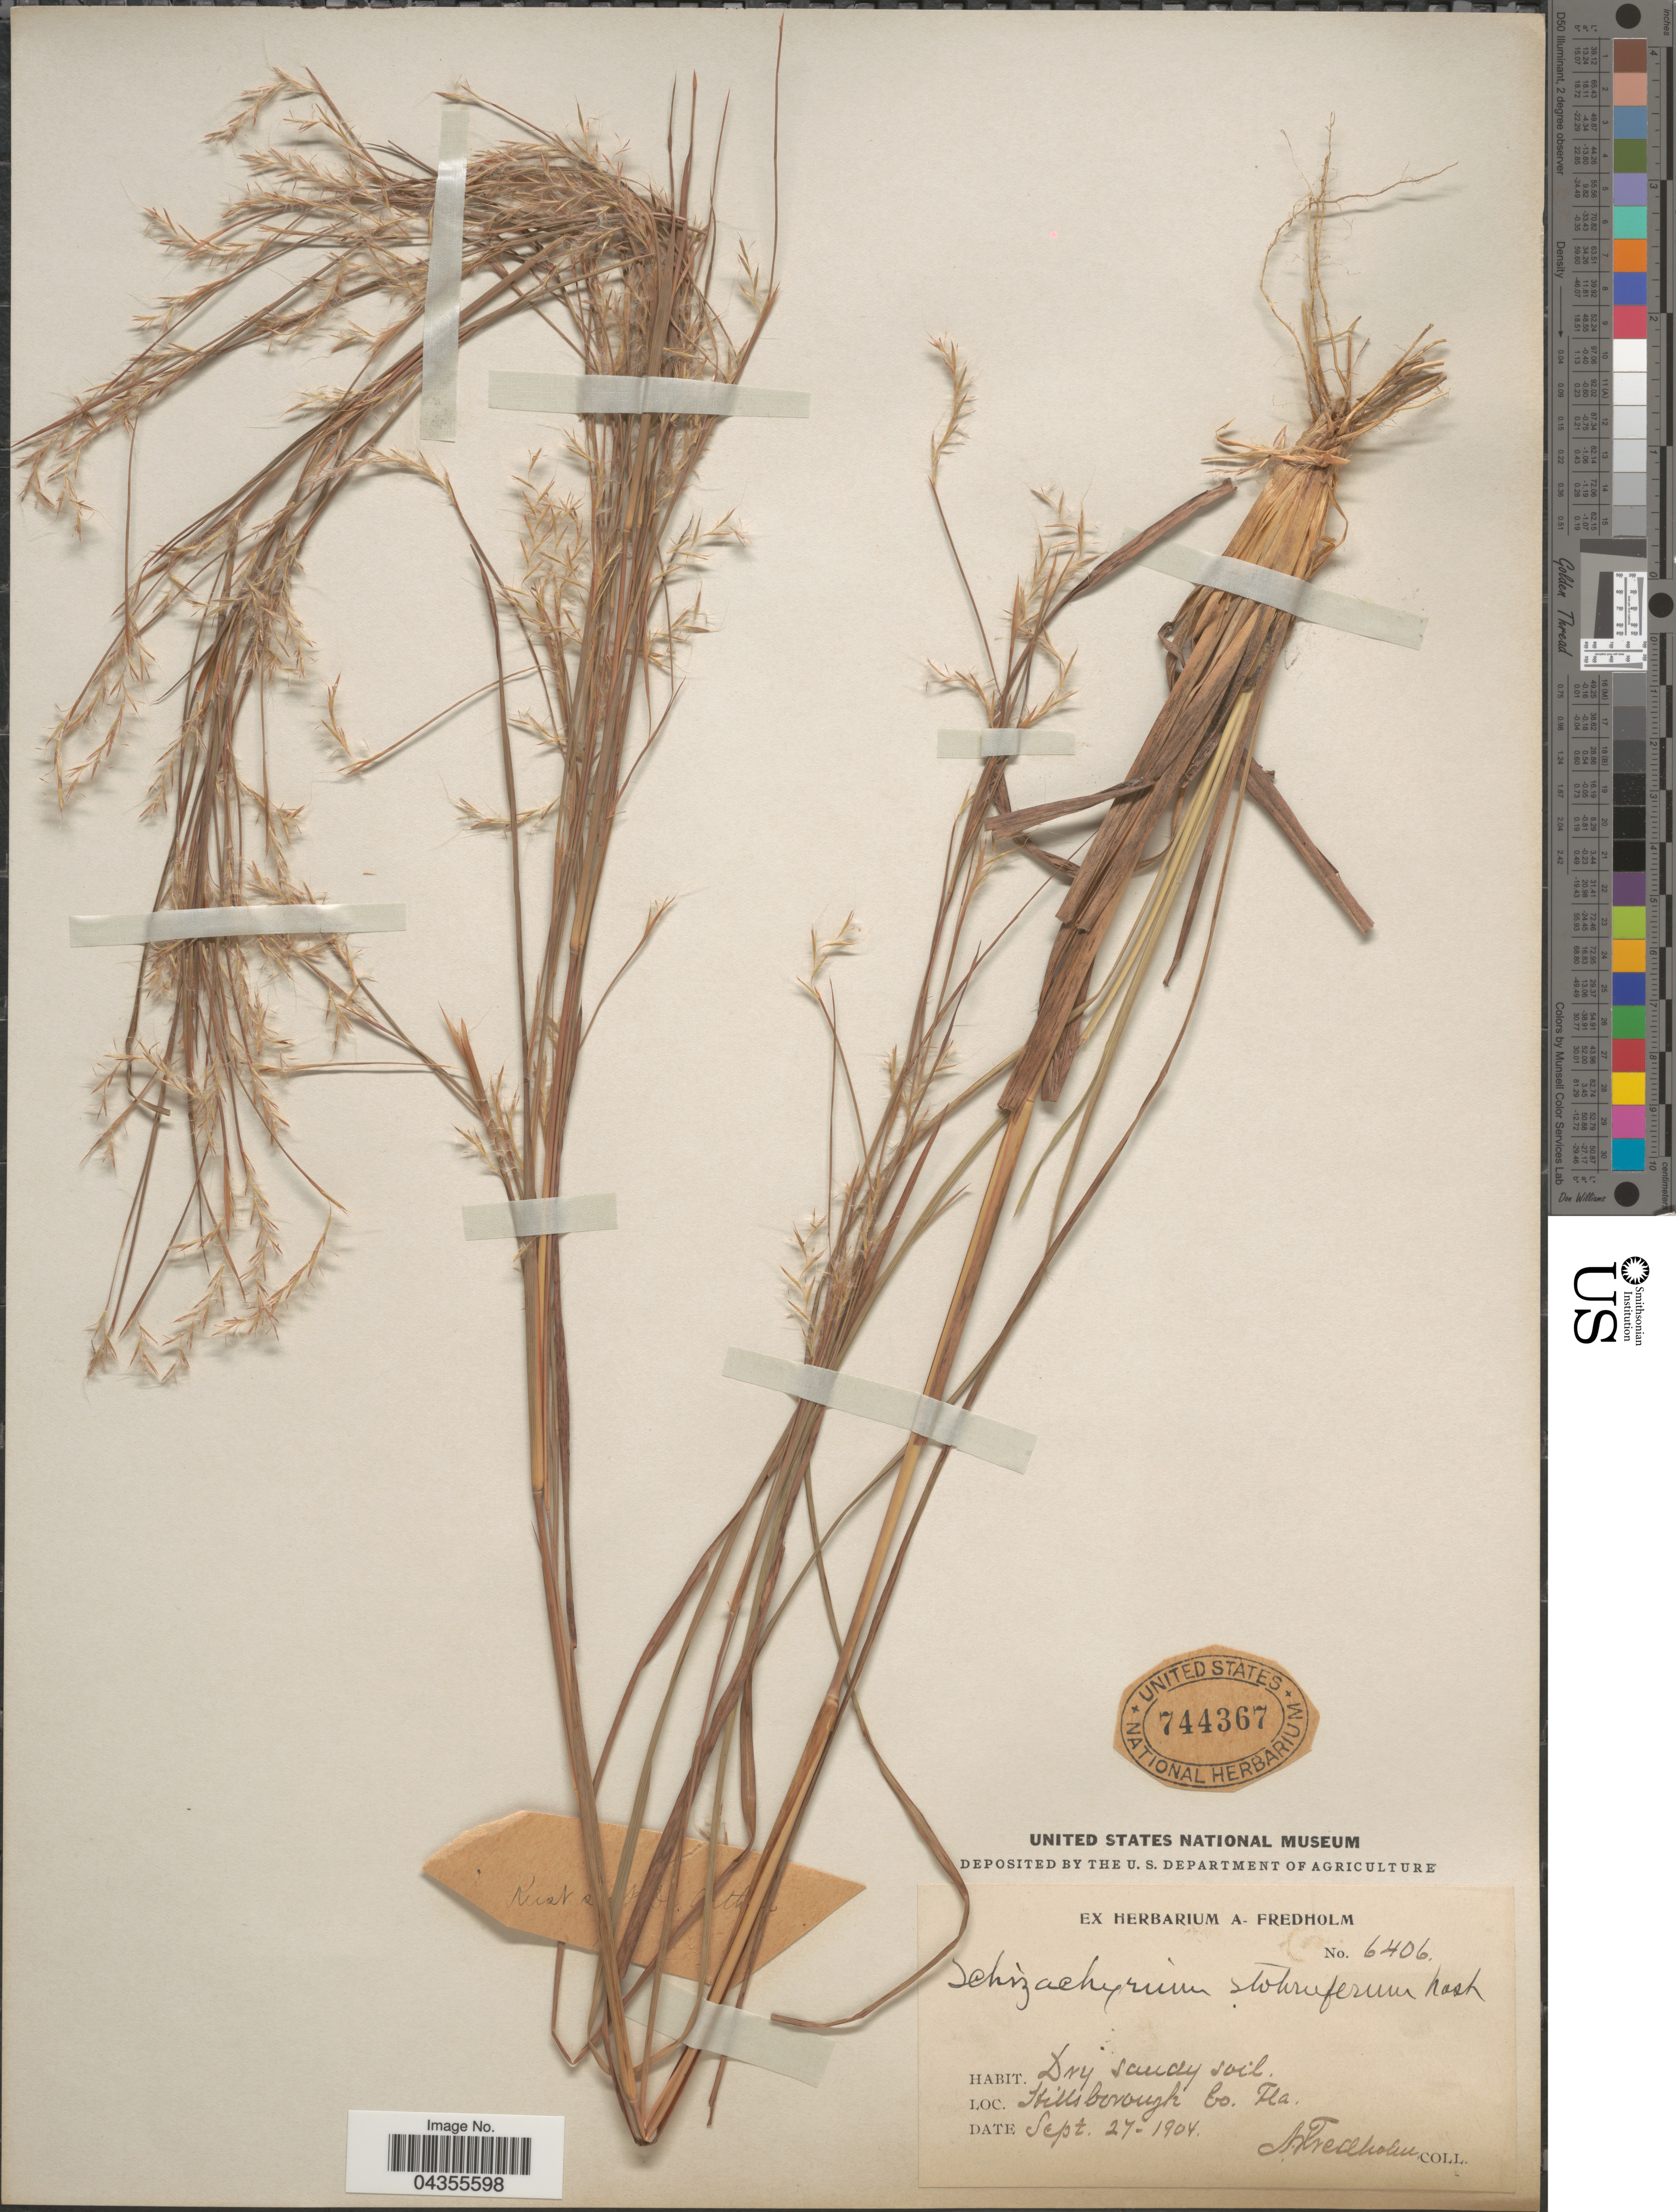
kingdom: Plantae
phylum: Tracheophyta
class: Liliopsida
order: Poales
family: Poaceae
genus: Schizachyrium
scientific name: Schizachyrium scoparium var. stoloniferum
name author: (Nash) Wipff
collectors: A. Fredholm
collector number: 6406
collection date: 1904-09-27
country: United States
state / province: Florida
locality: Hillsborough Co.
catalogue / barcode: US 744367